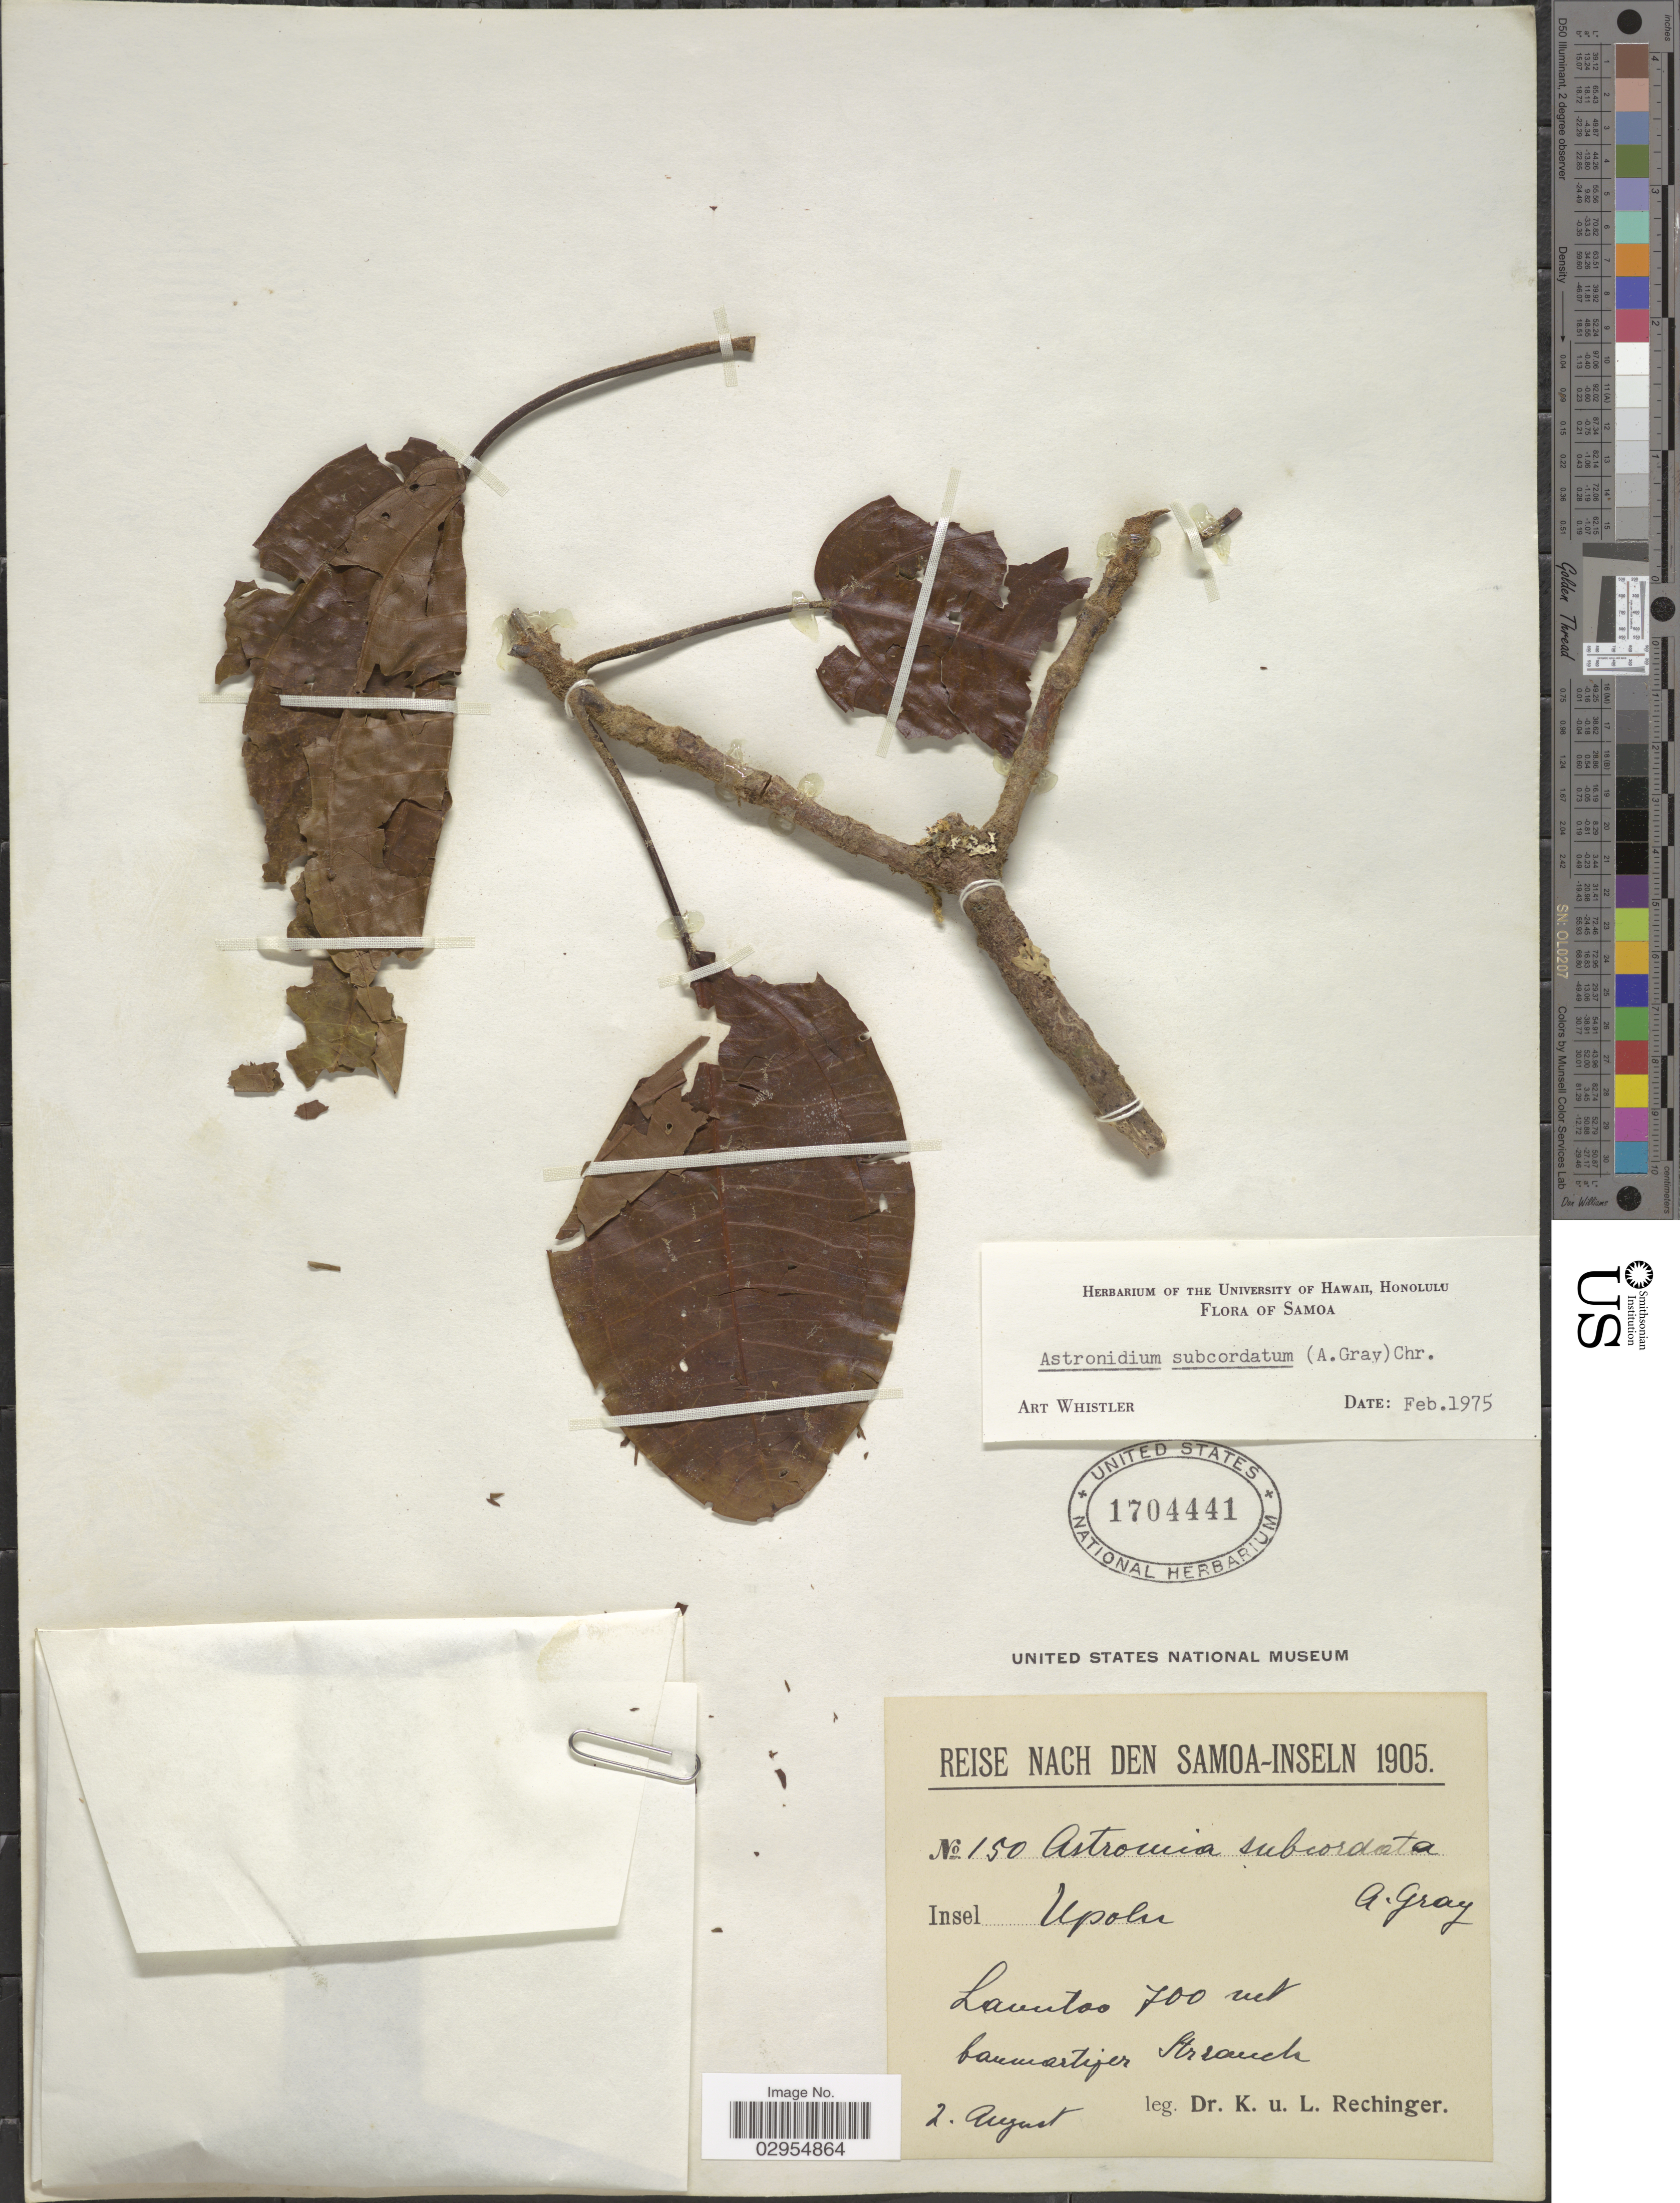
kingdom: Plantae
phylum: Tracheophyta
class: Magnoliopsida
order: Myrtales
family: Melastomataceae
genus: Astronidium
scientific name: Astronidium subcordatum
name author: (A. Gray) Christoph.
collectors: K. Rechinger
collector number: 150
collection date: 1905-08-02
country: Samoa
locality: Samoa-Inseln. Upolu.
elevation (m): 700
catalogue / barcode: US 1704441